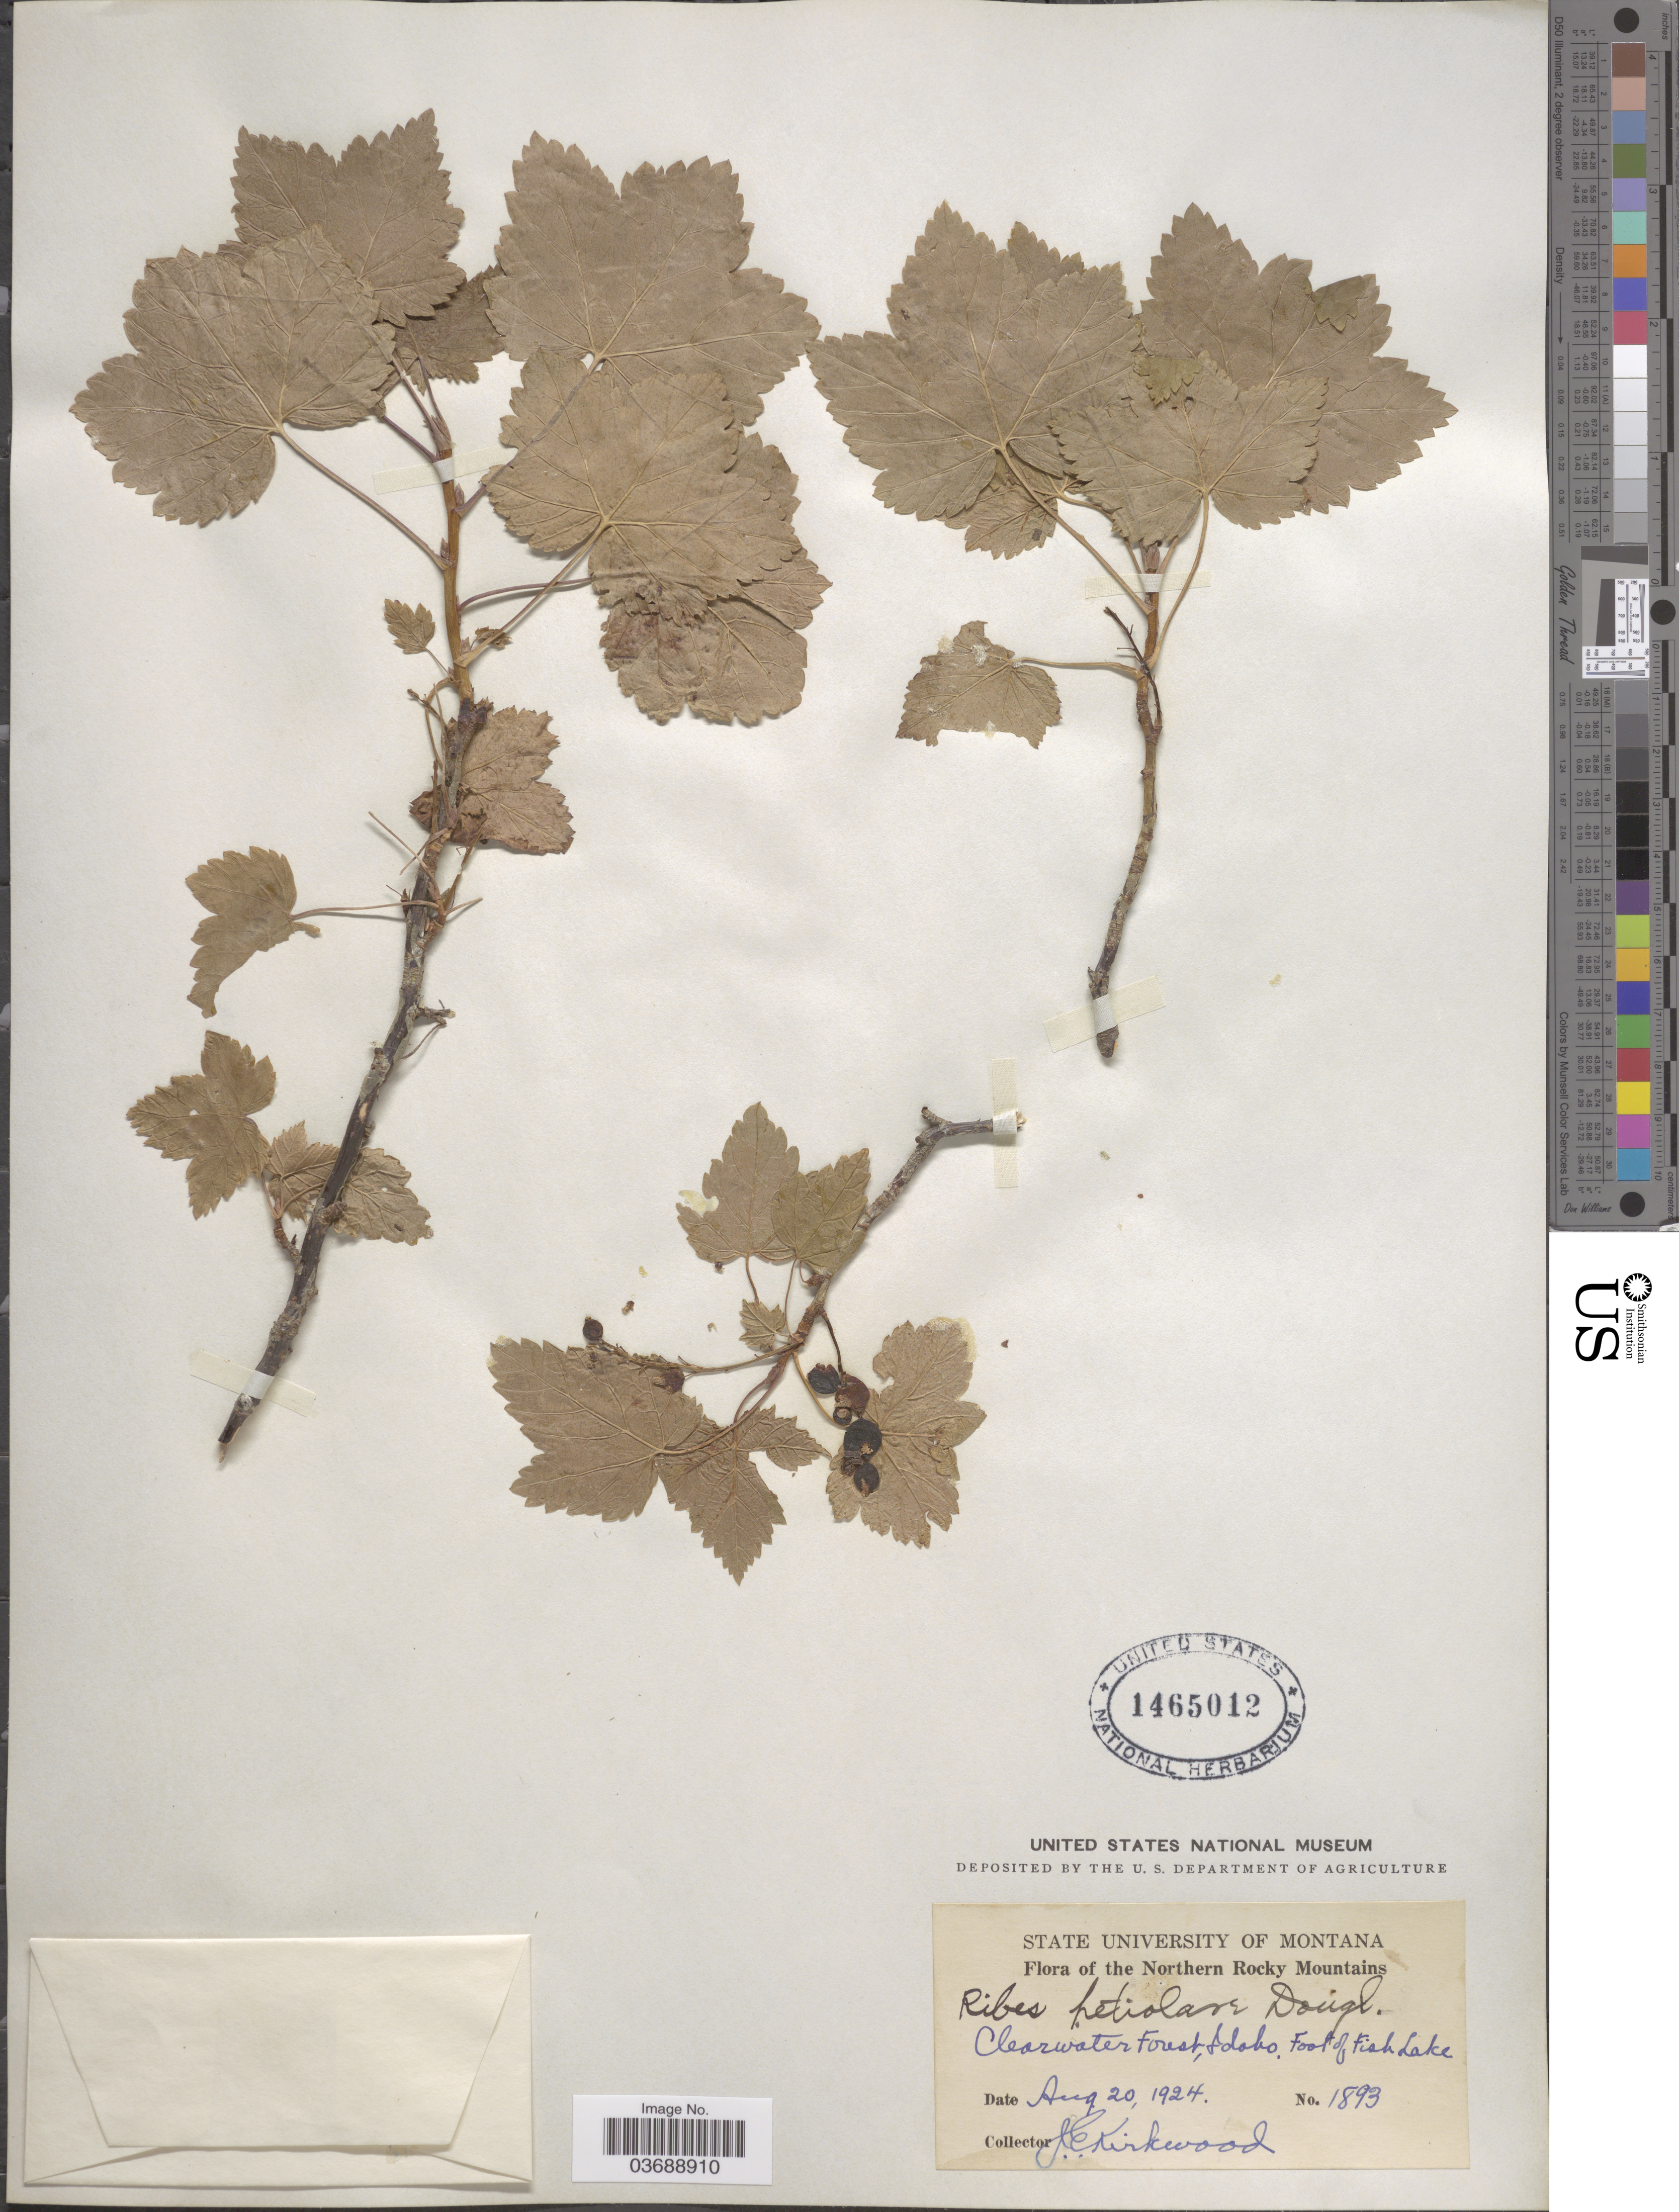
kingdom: Plantae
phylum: Tracheophyta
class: Magnoliopsida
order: Saxifragales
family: Grossulariaceae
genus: Ribes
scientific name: Ribes petiolare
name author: Douglas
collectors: J. Kirkwood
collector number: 1893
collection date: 1924-08-20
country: United States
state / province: Idaho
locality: The Northern Rocky Mountains. Clearwater Forest. Foot of Fish Lake.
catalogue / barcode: US 1465012